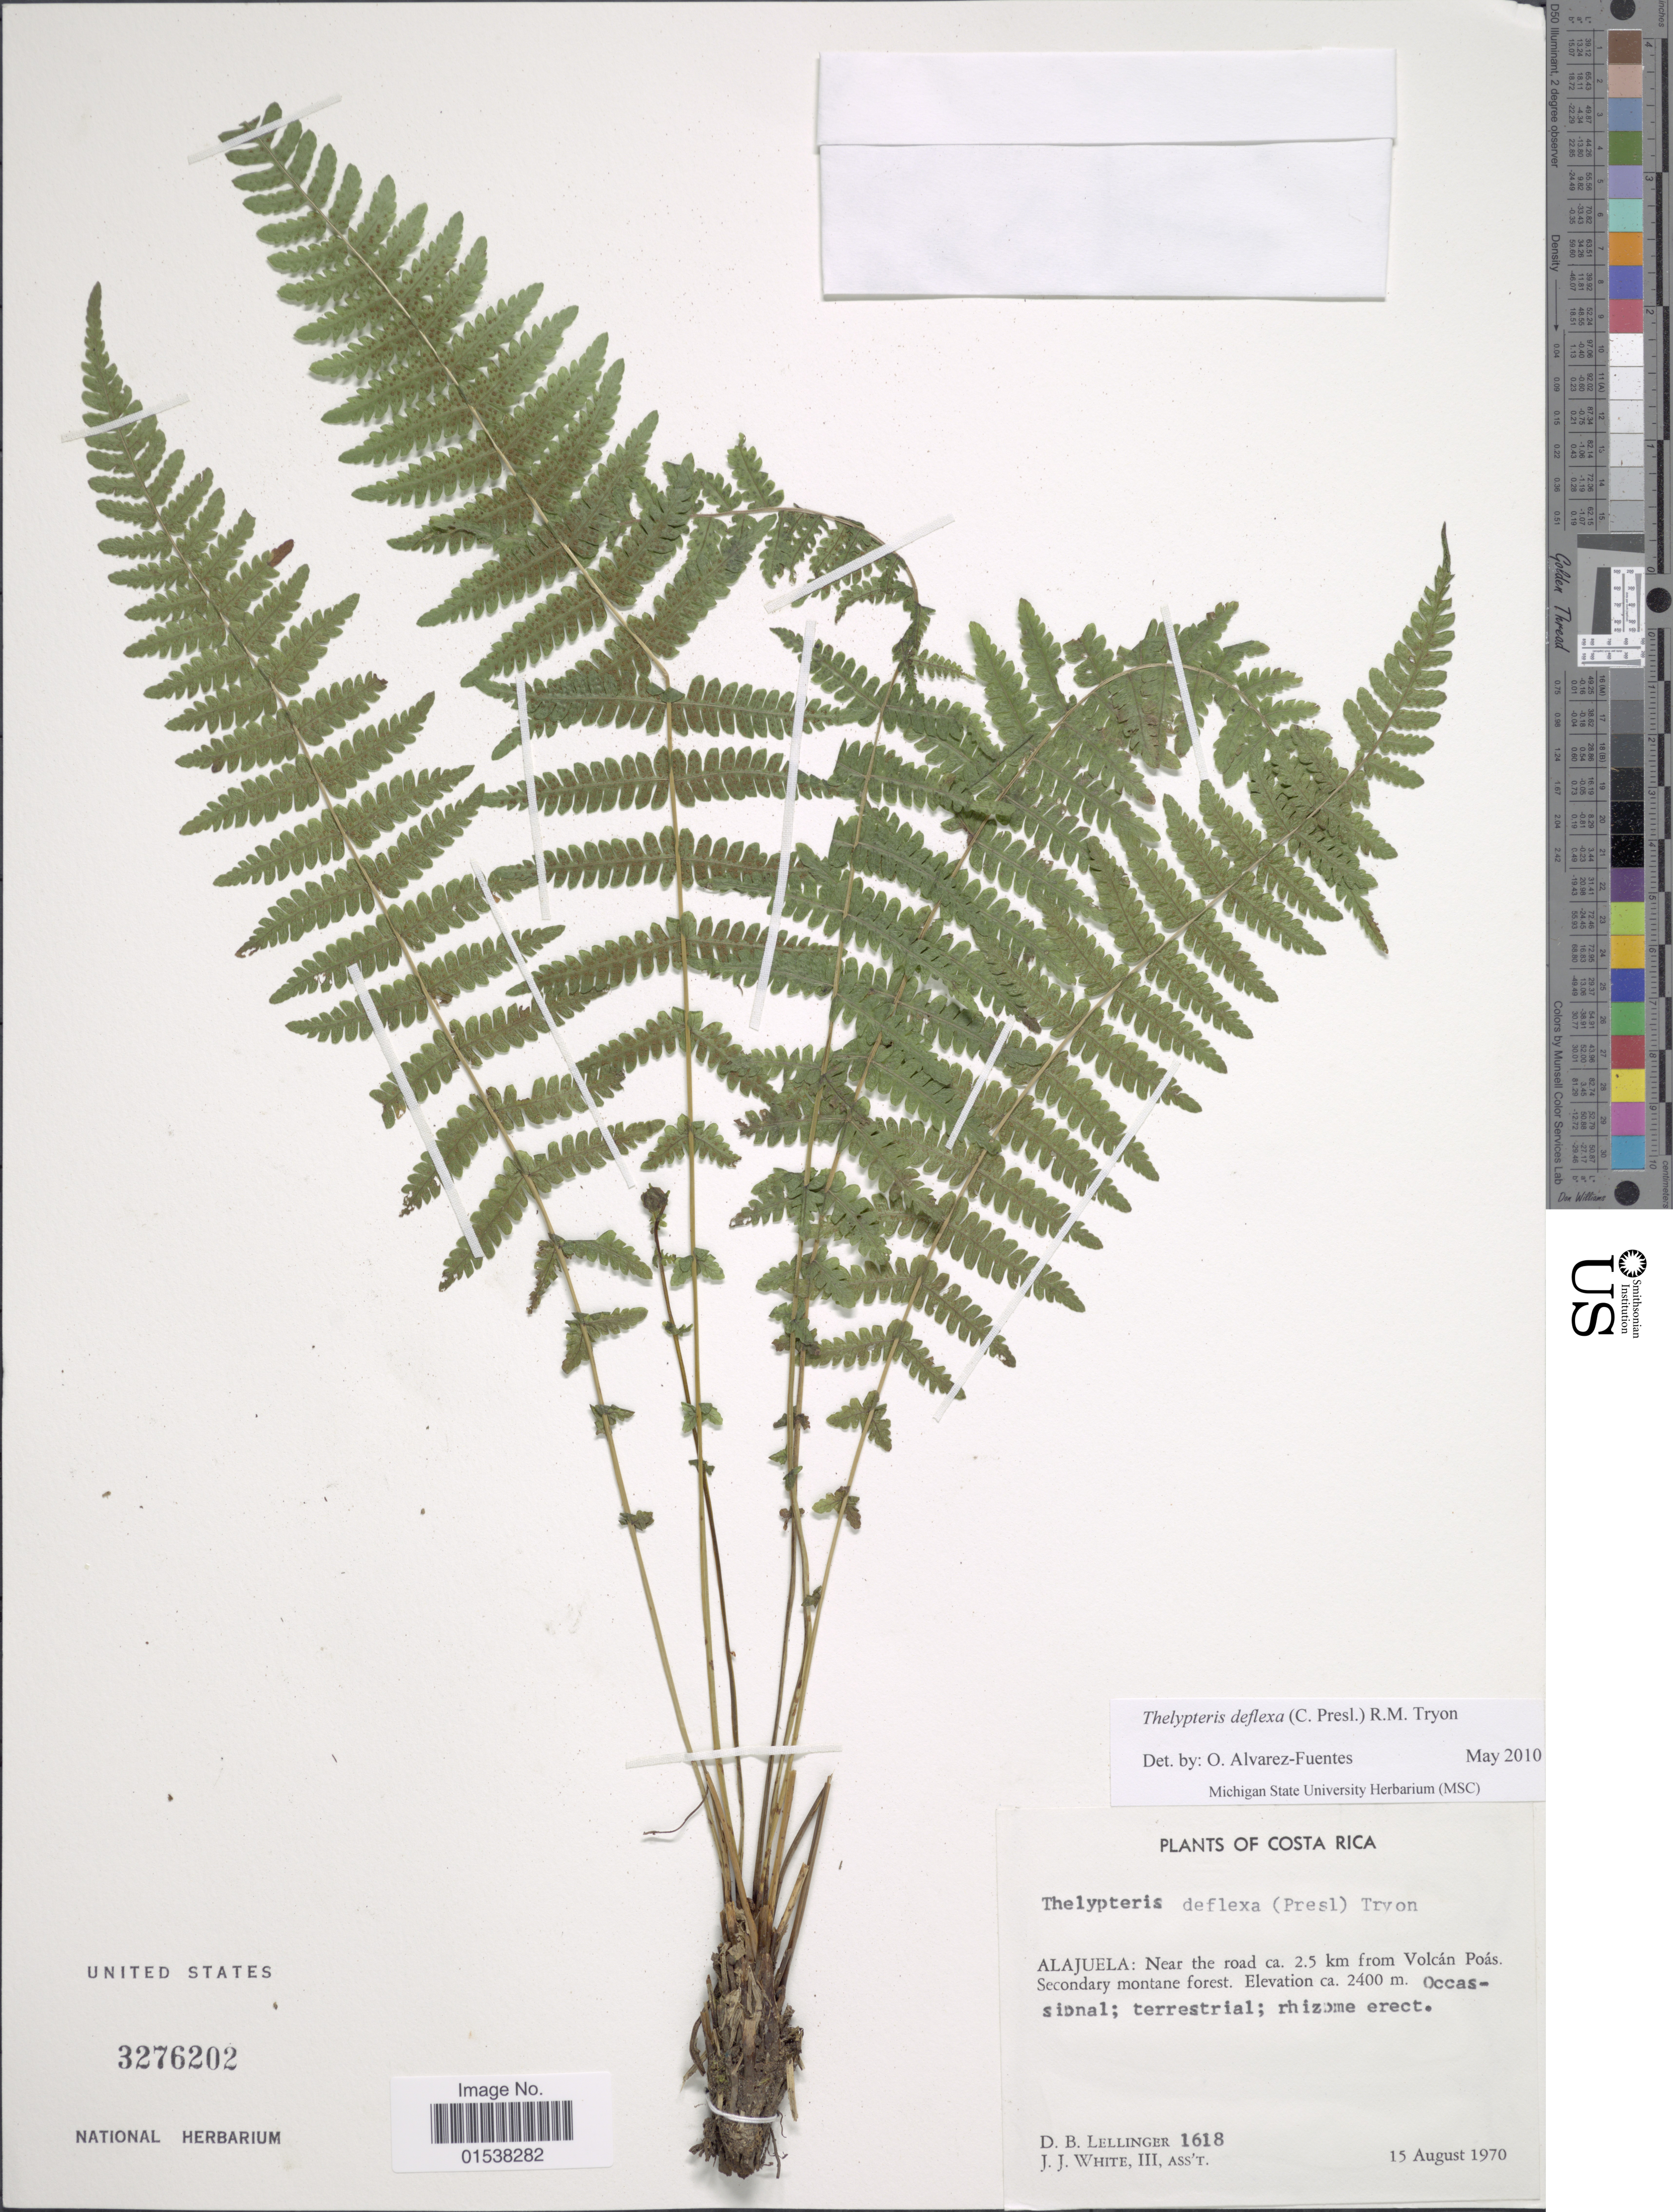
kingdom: Plantae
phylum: Tracheophyta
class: Polypodiopsida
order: Polypodiales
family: Thelypteridaceae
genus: Amauropelta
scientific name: Amauropelta deflexa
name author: (C. Presl) Á. Löve & D. Löve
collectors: D. B. Lellinger & J. J. White III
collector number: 1618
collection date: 1970-08-15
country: Costa Rica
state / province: Alajuela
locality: Alajuela: near the road ca. 2.5 km from Volcan Poas, secondary montane forest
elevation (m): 2400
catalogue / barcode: US 3276202